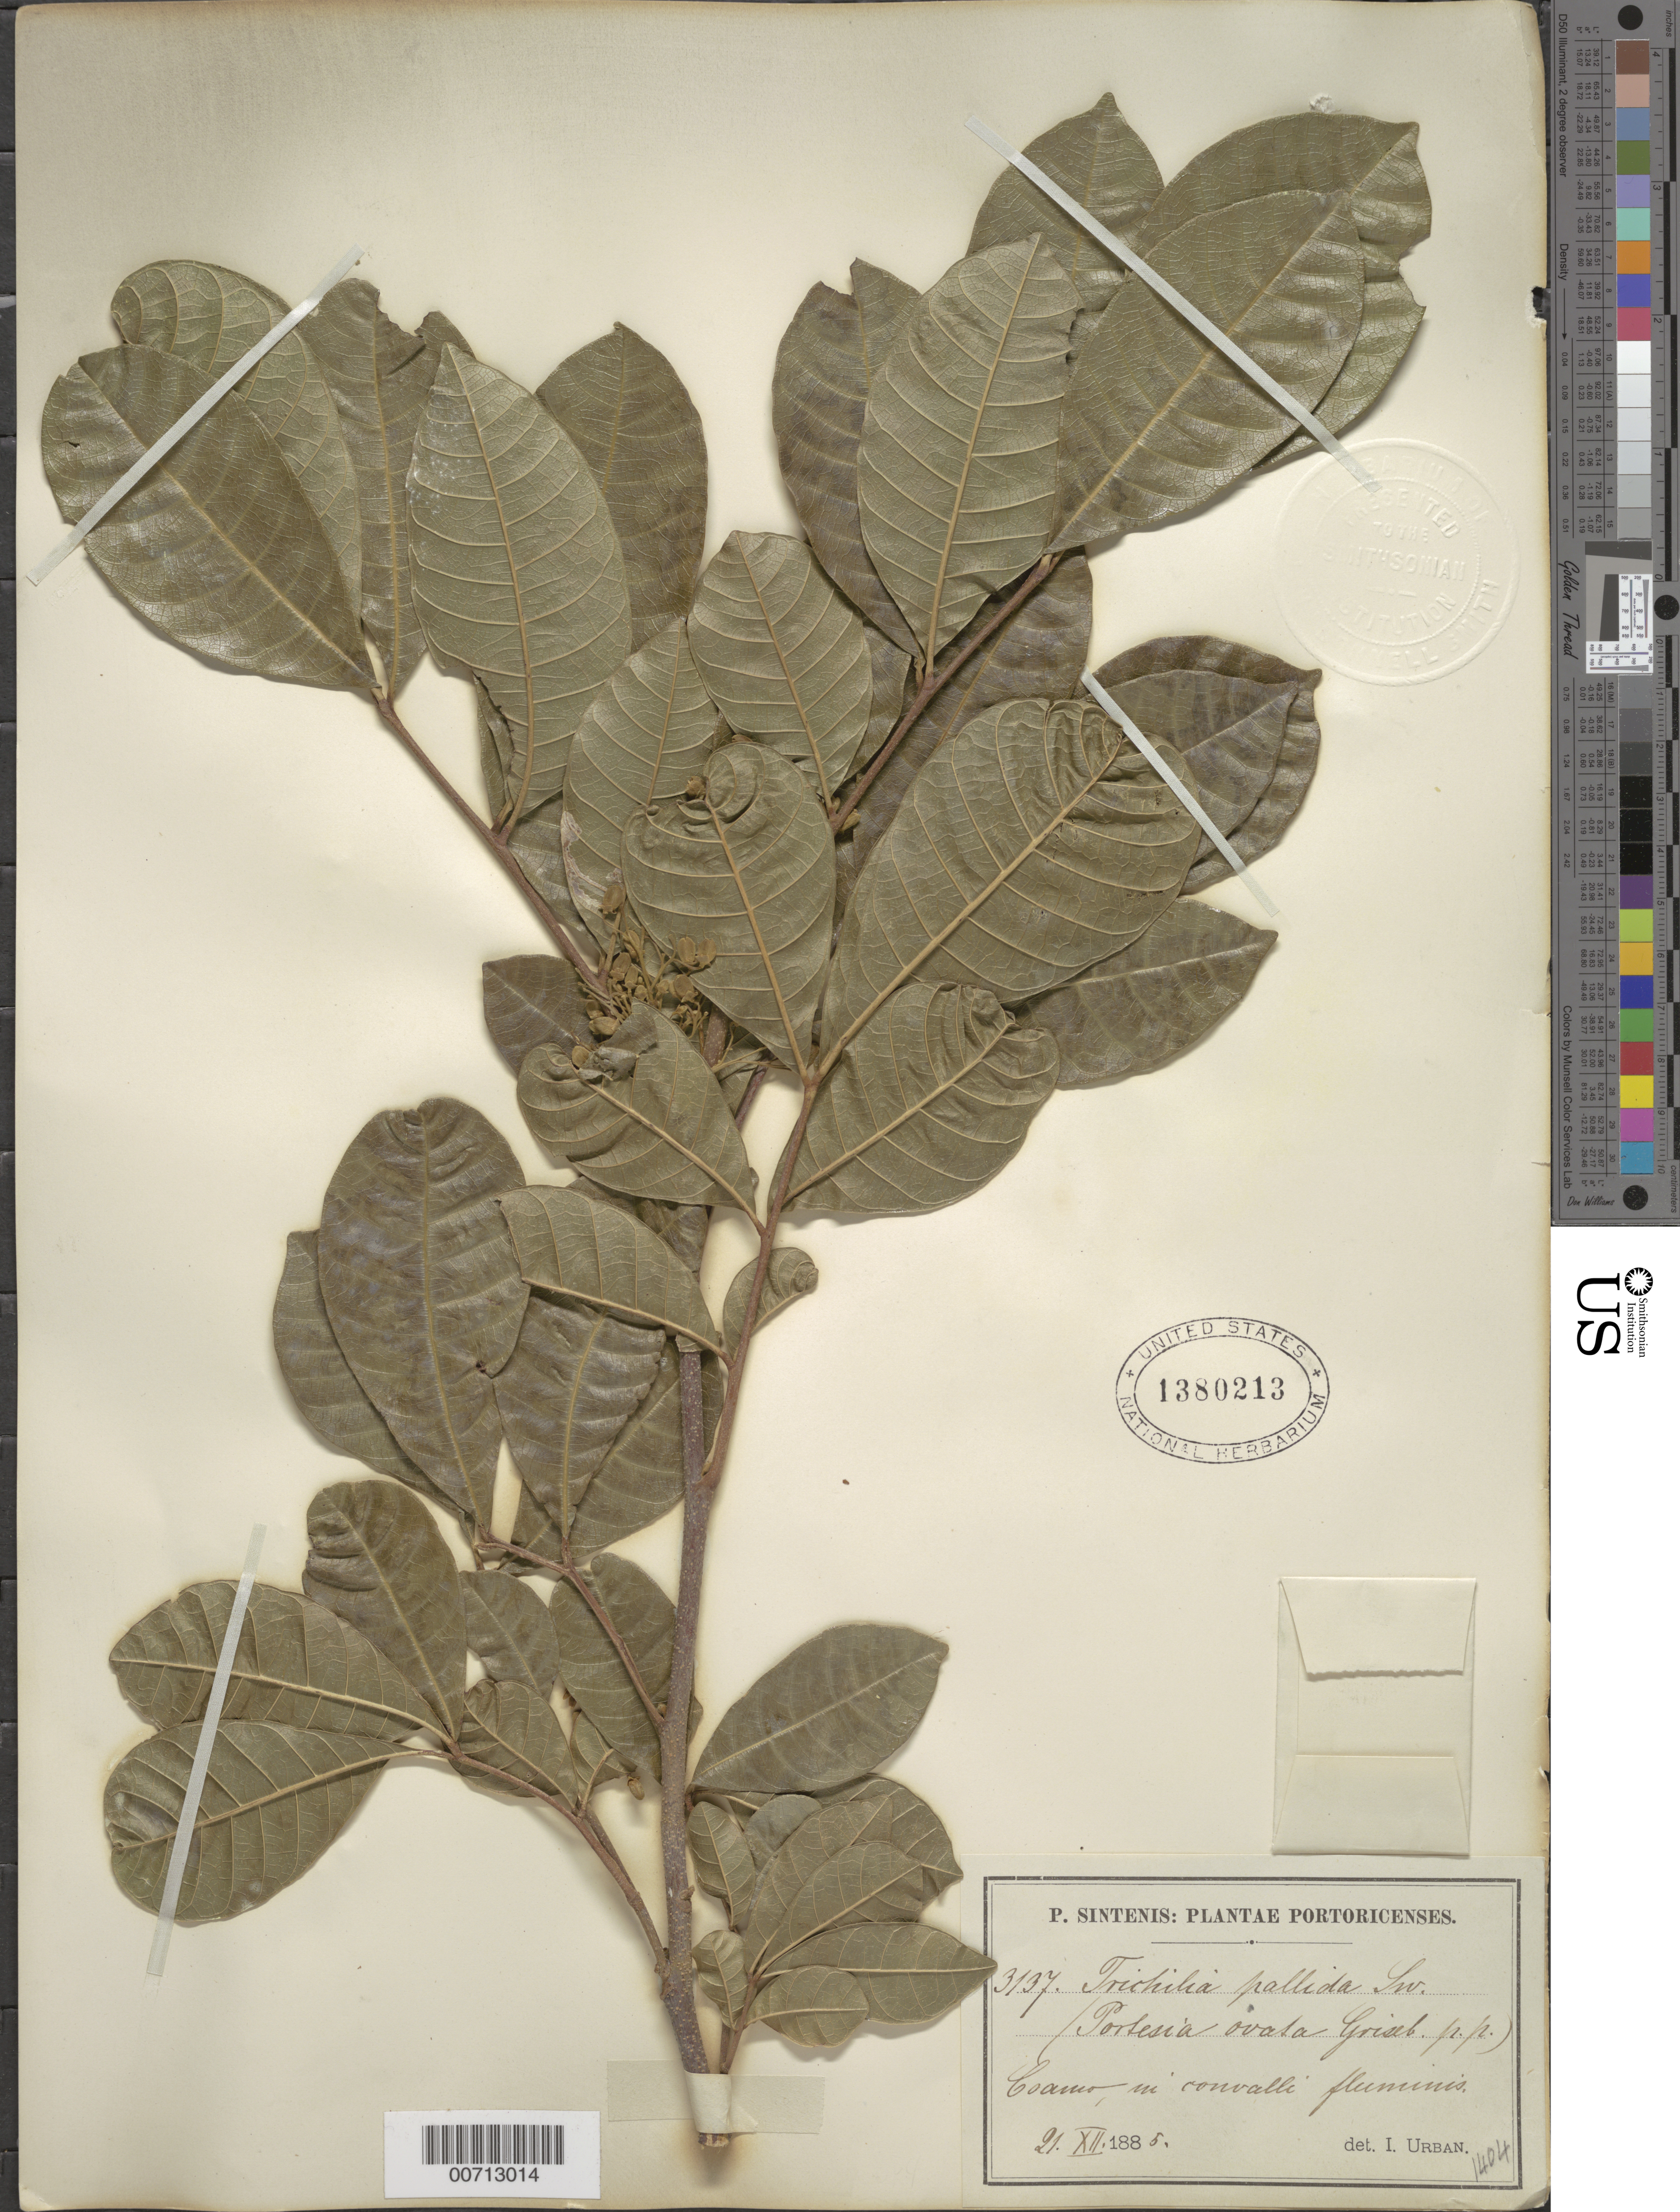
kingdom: Plantae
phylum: Tracheophyta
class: Magnoliopsida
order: Sapindales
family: Meliaceae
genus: Trichilia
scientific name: Trichilia pallida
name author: Sw.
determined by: Urban, Ignatz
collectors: P. Sintenis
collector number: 3137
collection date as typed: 21 Dec 1885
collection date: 1885-12-21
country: Puerto Rico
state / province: Coamo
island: Greater Antilles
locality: Coamo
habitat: In convalli fluminis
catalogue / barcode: US 1380213